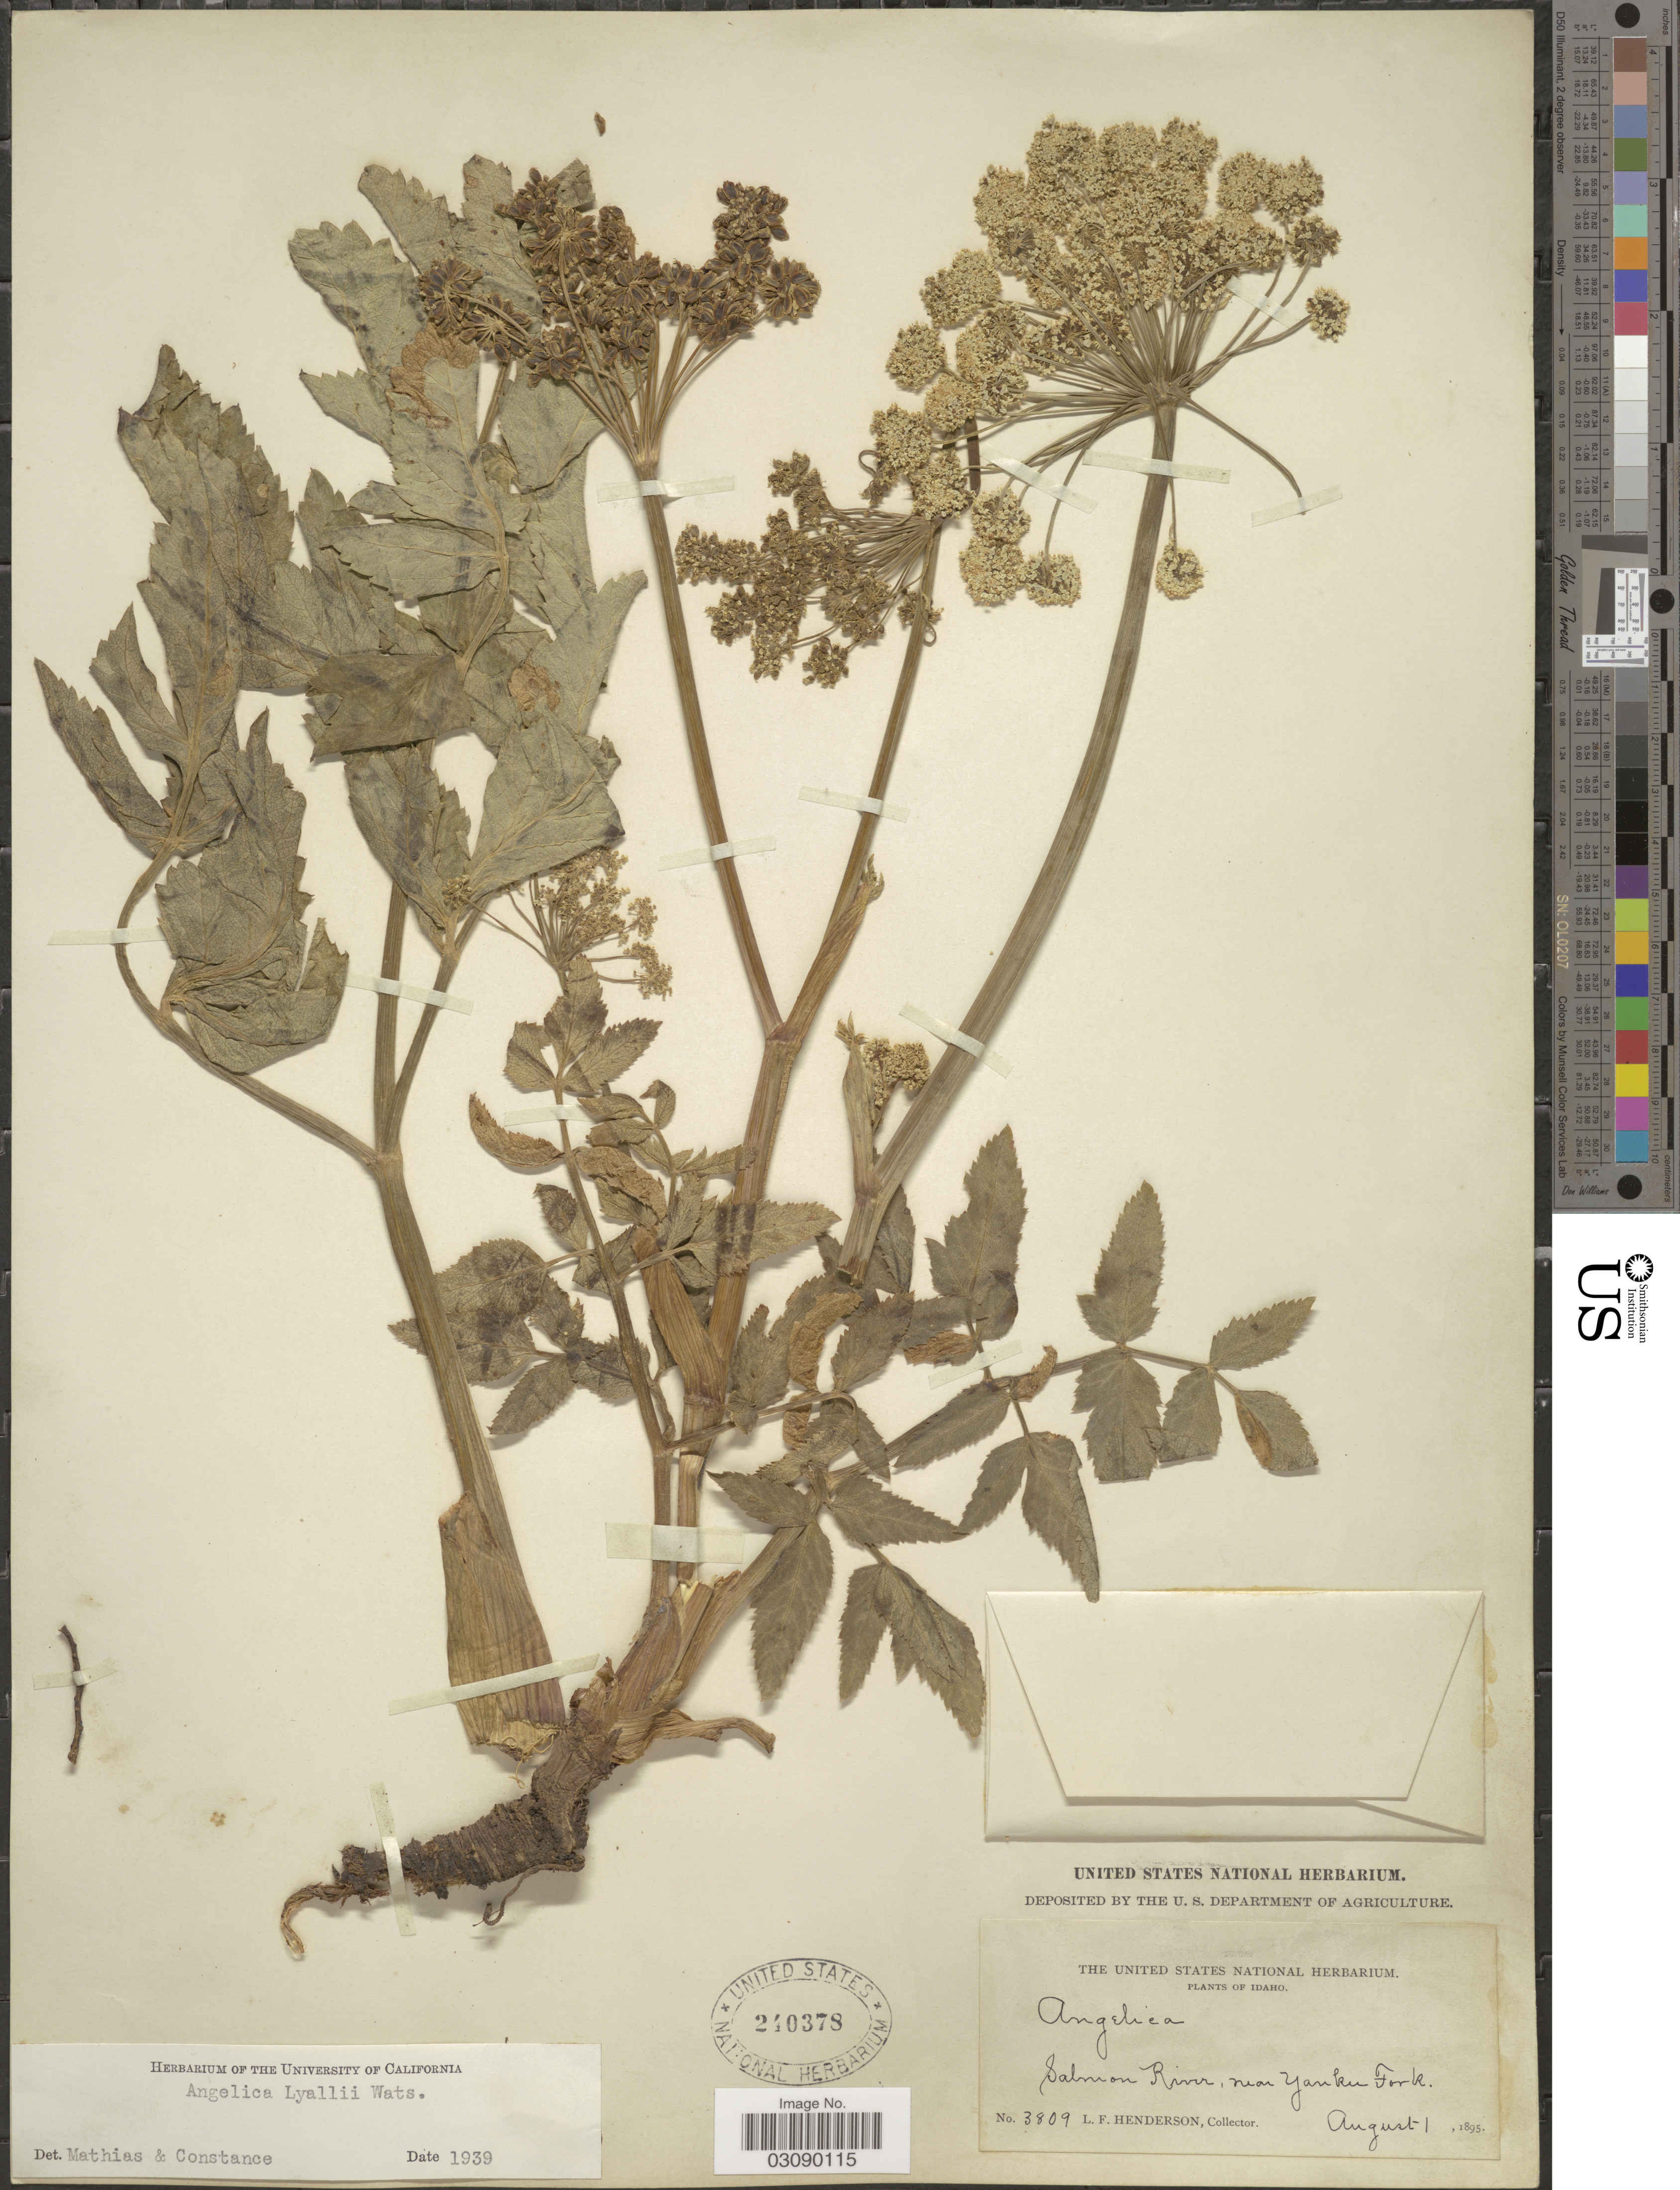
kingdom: Plantae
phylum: Tracheophyta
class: Magnoliopsida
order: Apiales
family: Apiaceae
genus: Angelica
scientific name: Angelica arguta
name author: Nutt.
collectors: L. Henderson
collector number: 3809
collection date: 1895-08-01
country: United States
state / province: Idaho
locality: Salmon River, near Yankee Fork.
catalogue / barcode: US 240378